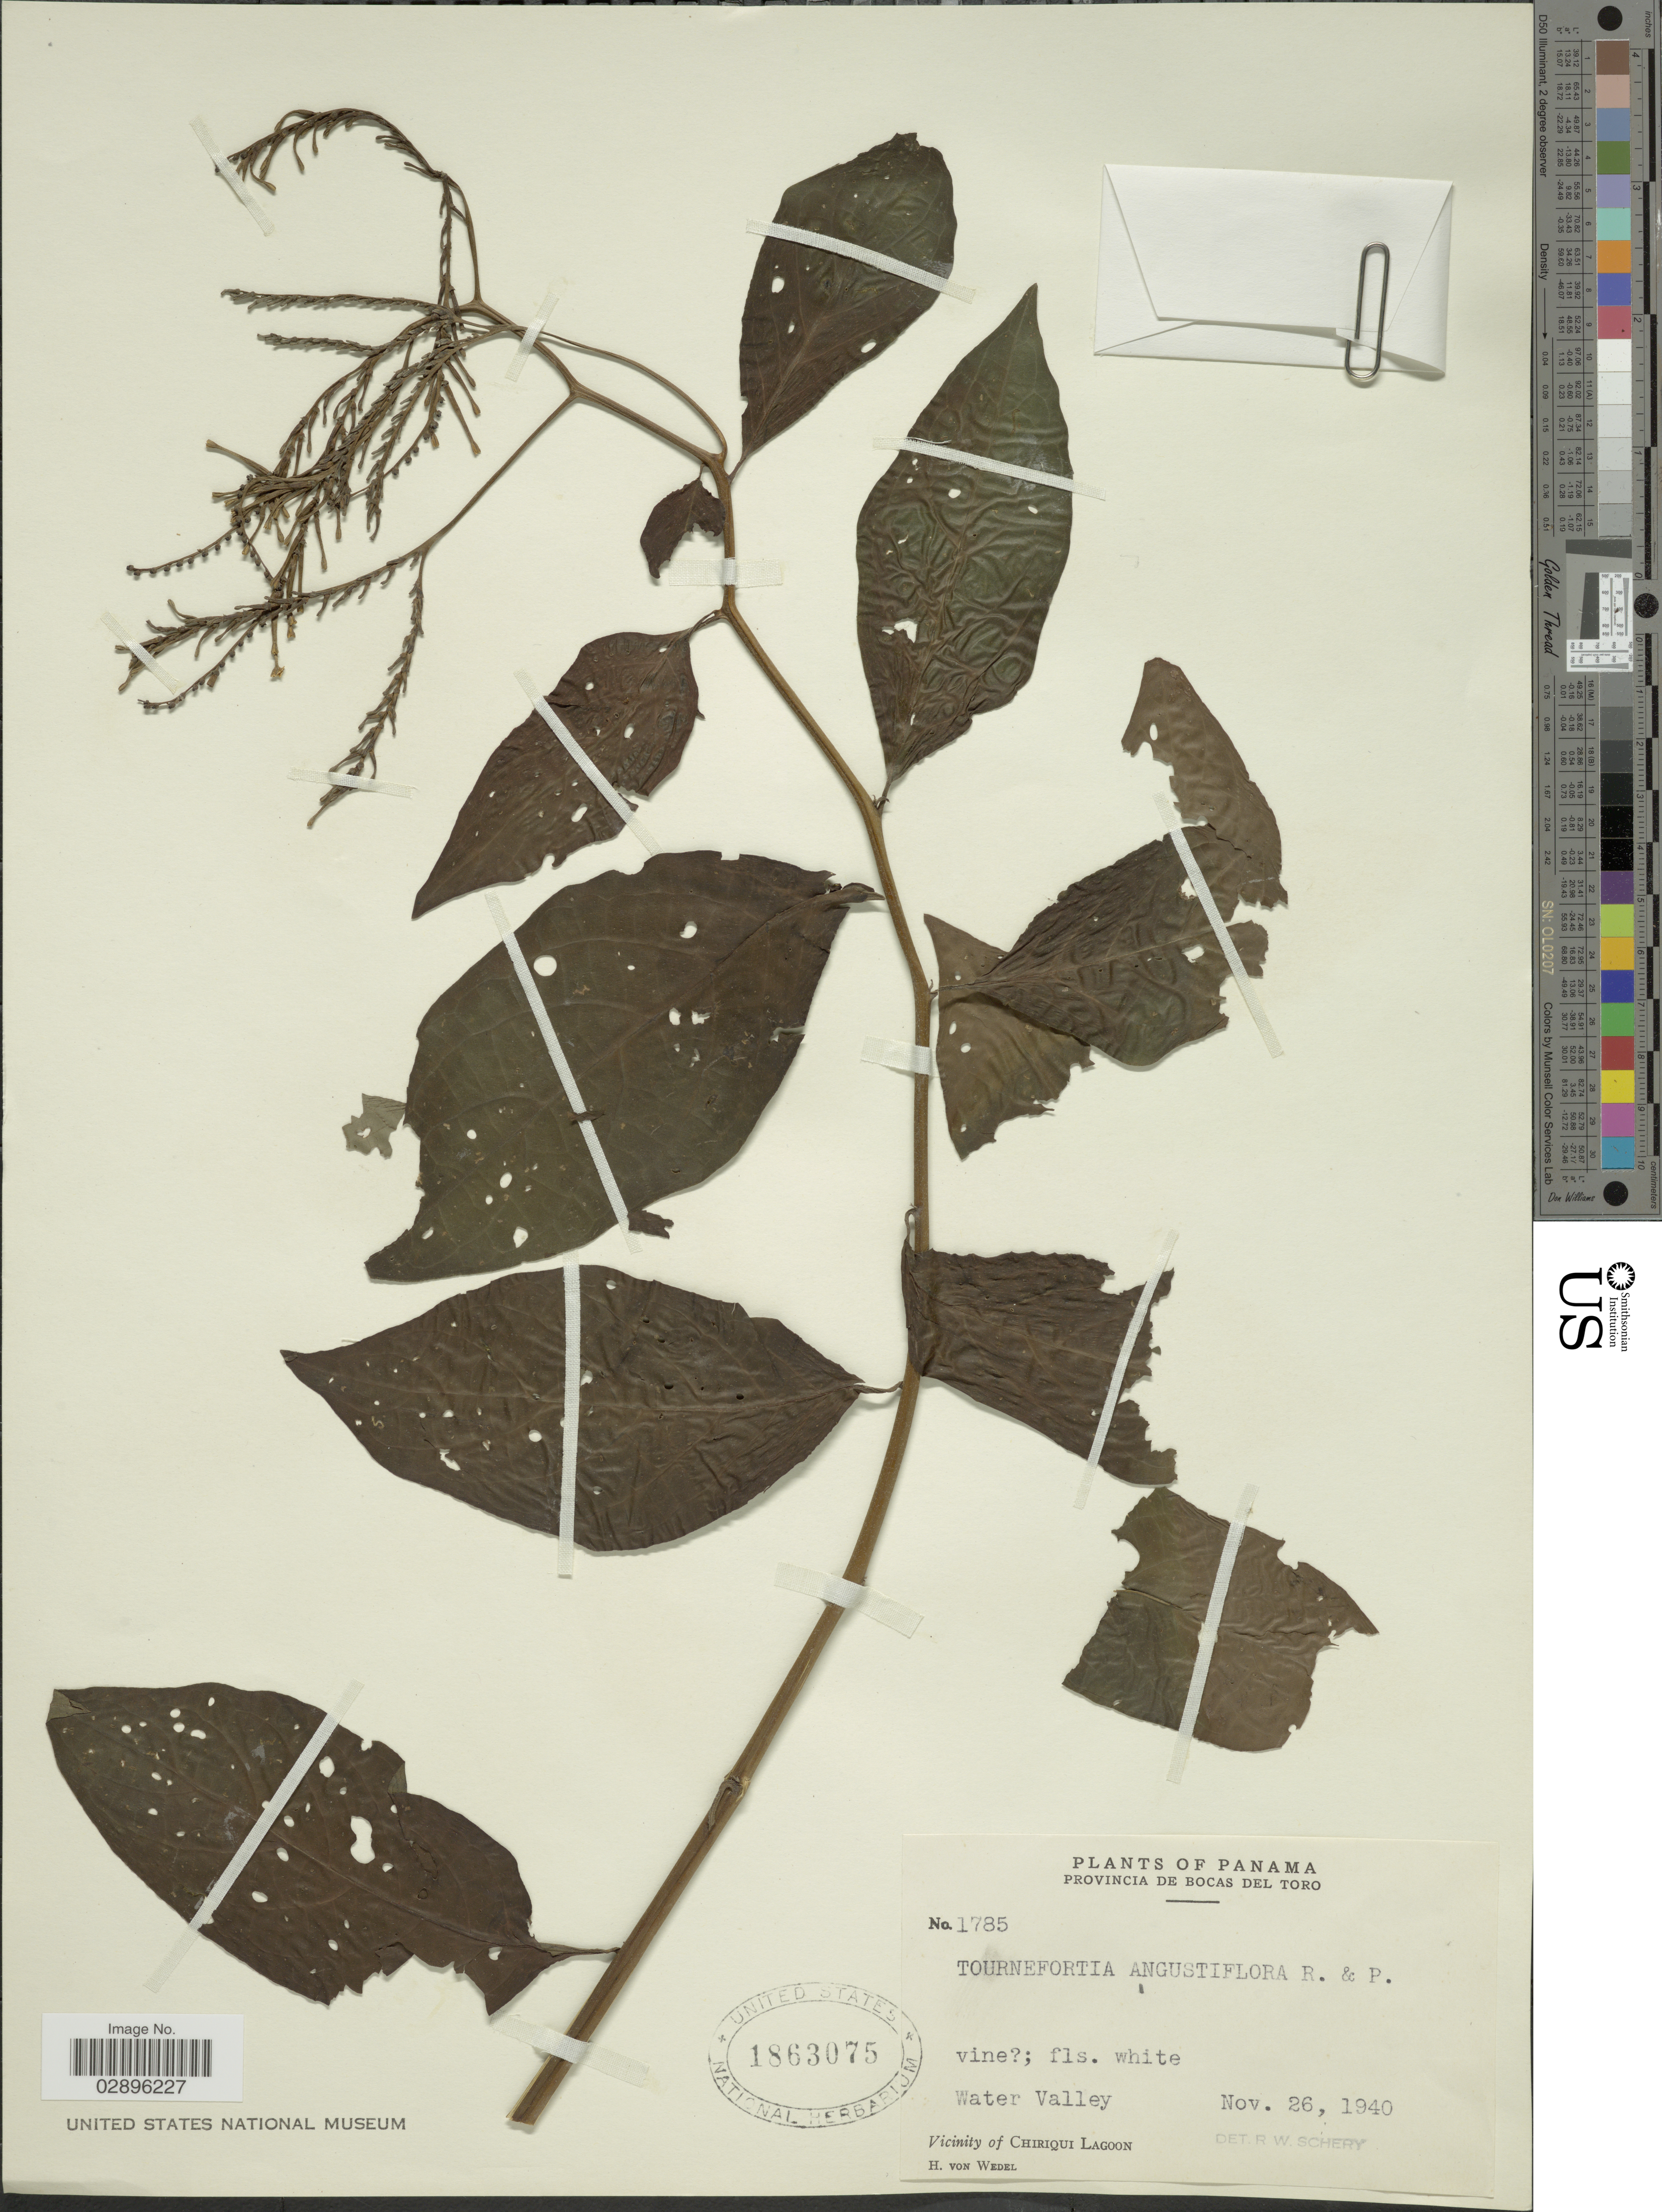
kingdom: Plantae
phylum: Tracheophyta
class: Magnoliopsida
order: Boraginales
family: Heliotropiaceae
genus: Tournefortia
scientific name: Tournefortia angustiflora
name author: Ruiz & Pav.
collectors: H. von Wedel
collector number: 1785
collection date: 1940-11-26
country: Panama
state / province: Bocas del Toro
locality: Water Valley. Vicinity of Chiriqui Lagoon.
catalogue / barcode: US 1863075